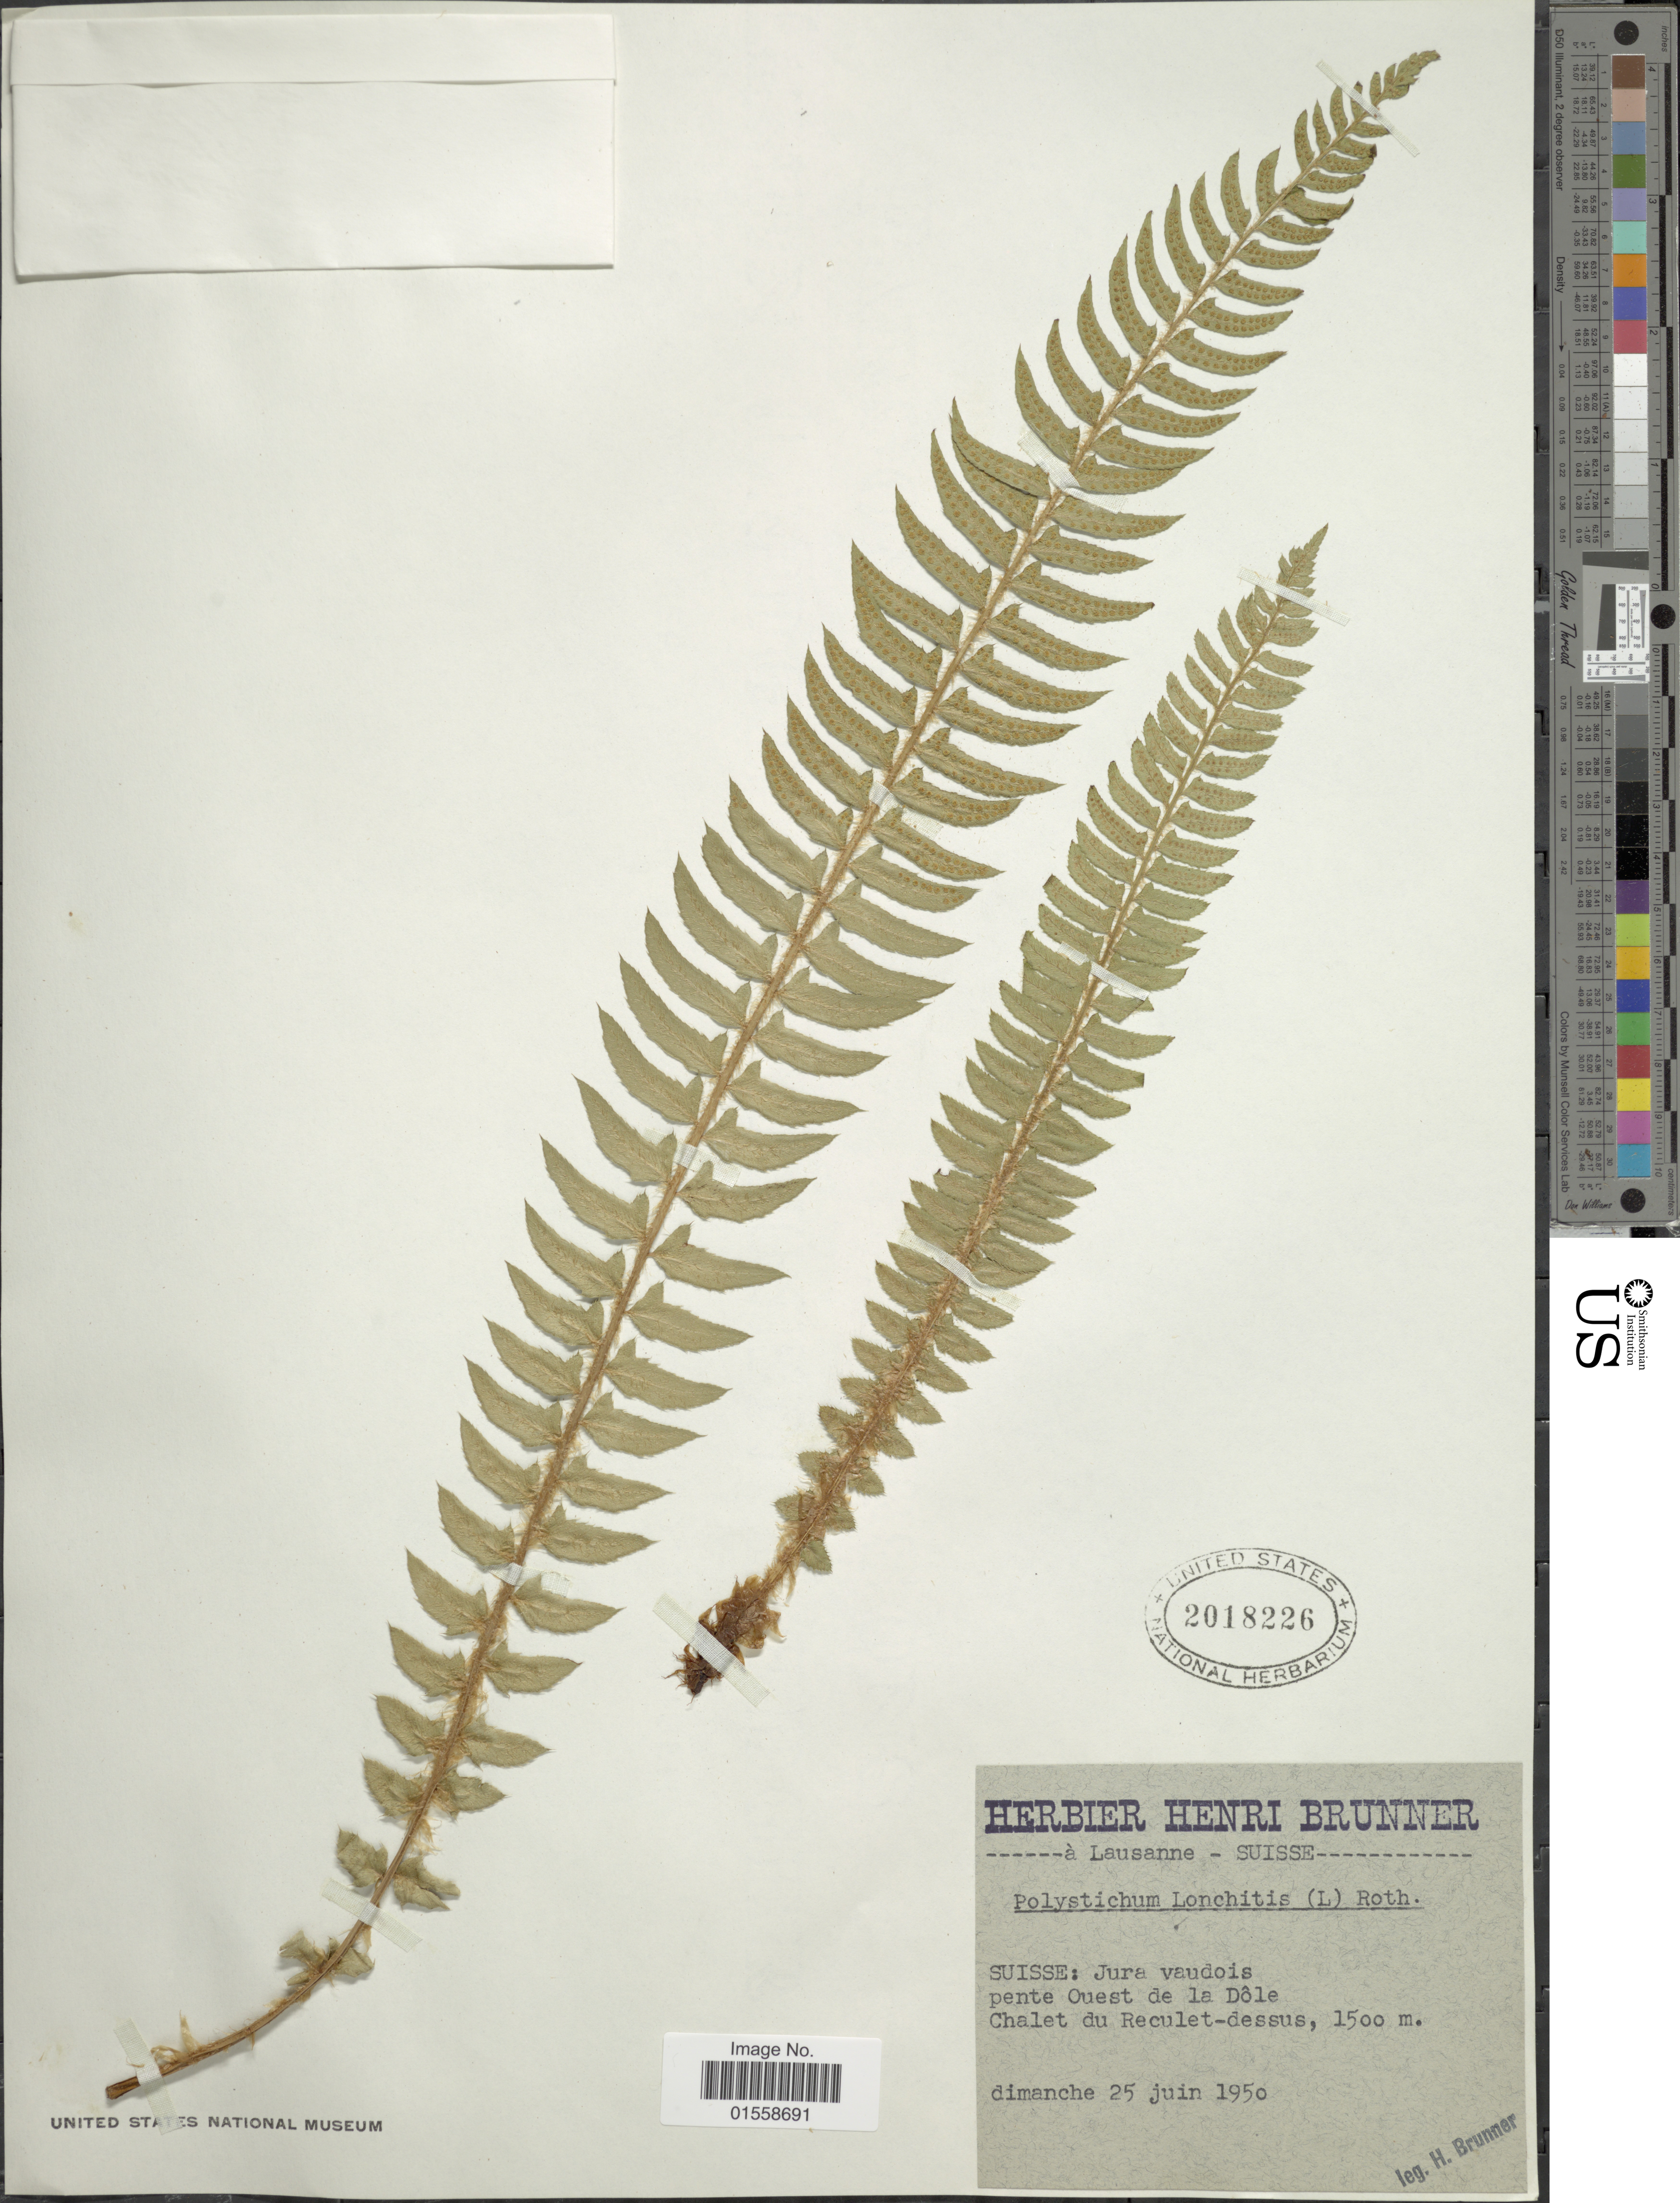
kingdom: Plantae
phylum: Tracheophyta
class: Polypodiopsida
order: Polypodiales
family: Dryopteridaceae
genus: Polystichum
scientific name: Polystichum lonchitis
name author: (Roth) L.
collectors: H. Brunner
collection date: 1950-06-25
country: Switzerland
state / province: Jura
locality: Suisse: Jura vaudois pente Ouest de la Dole, Chalet du Reculet-dessus.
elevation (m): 1500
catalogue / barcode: US 2018226